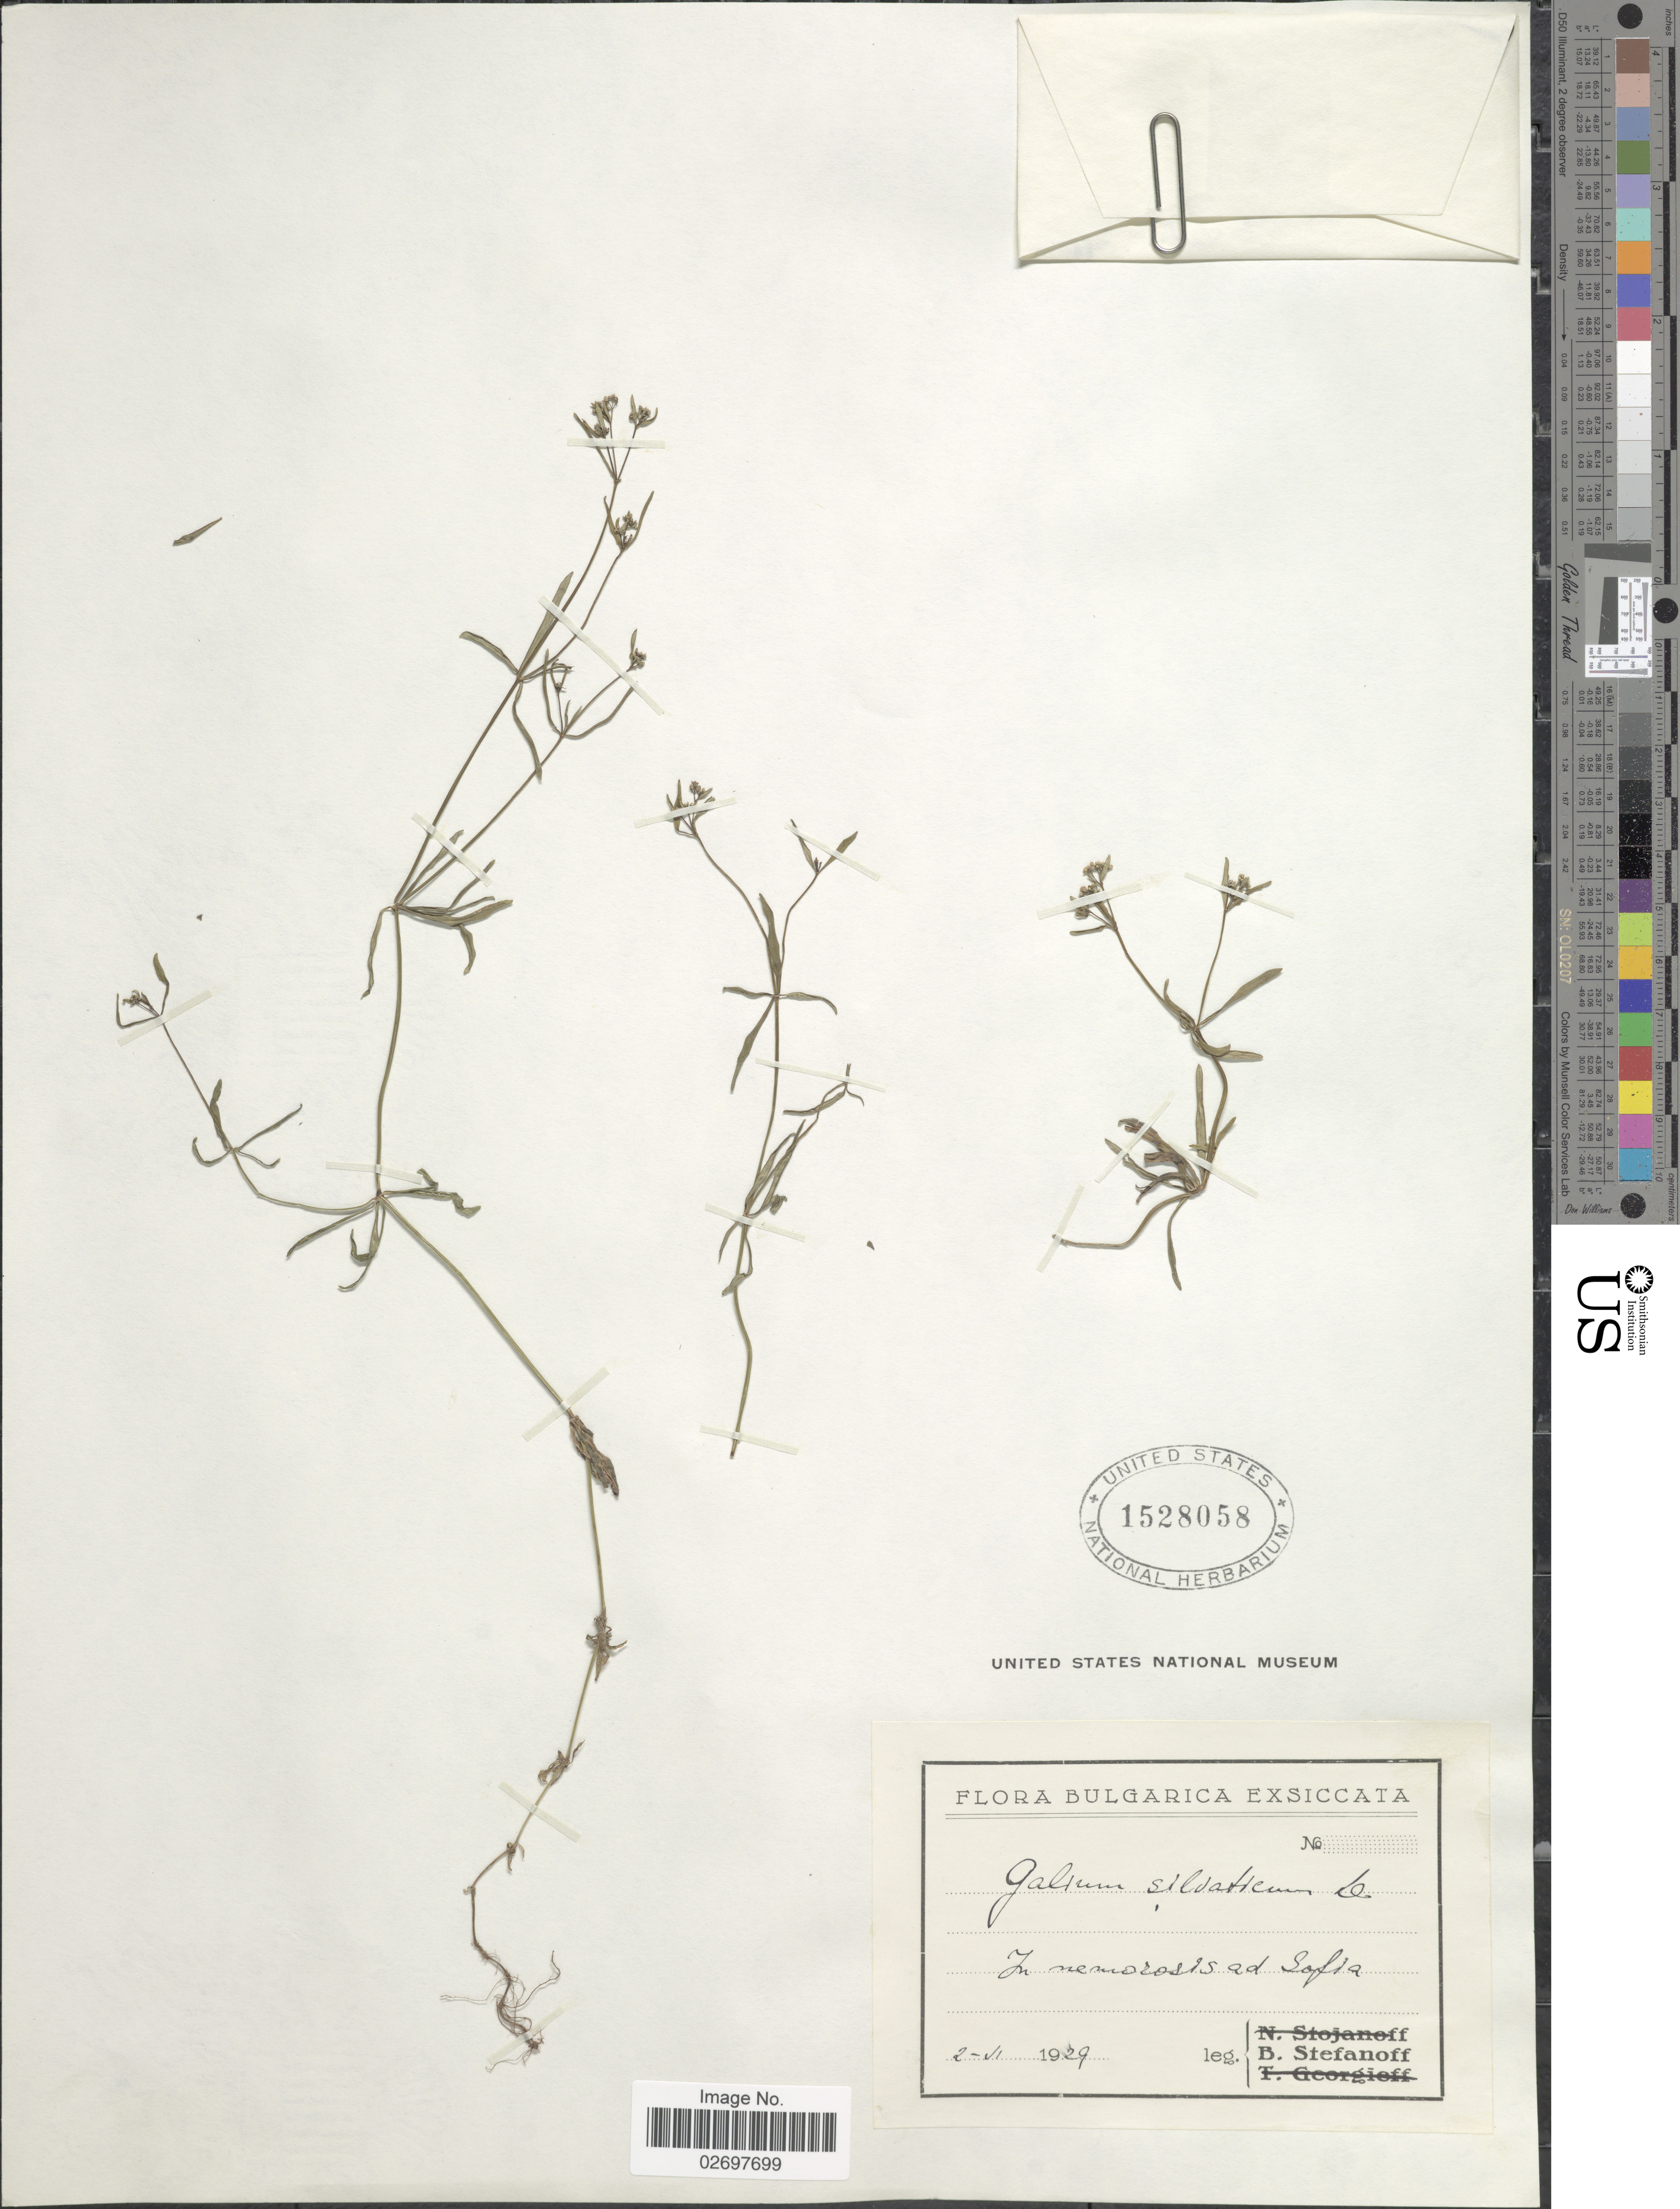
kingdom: Plantae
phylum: Tracheophyta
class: Magnoliopsida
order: Gentianales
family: Rubiaceae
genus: Galium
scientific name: Galium silvaticum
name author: L.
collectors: B. Stefanoff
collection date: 1929-06-02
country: Bulgaria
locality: In nemorosis ad Sofia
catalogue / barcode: US 1528058